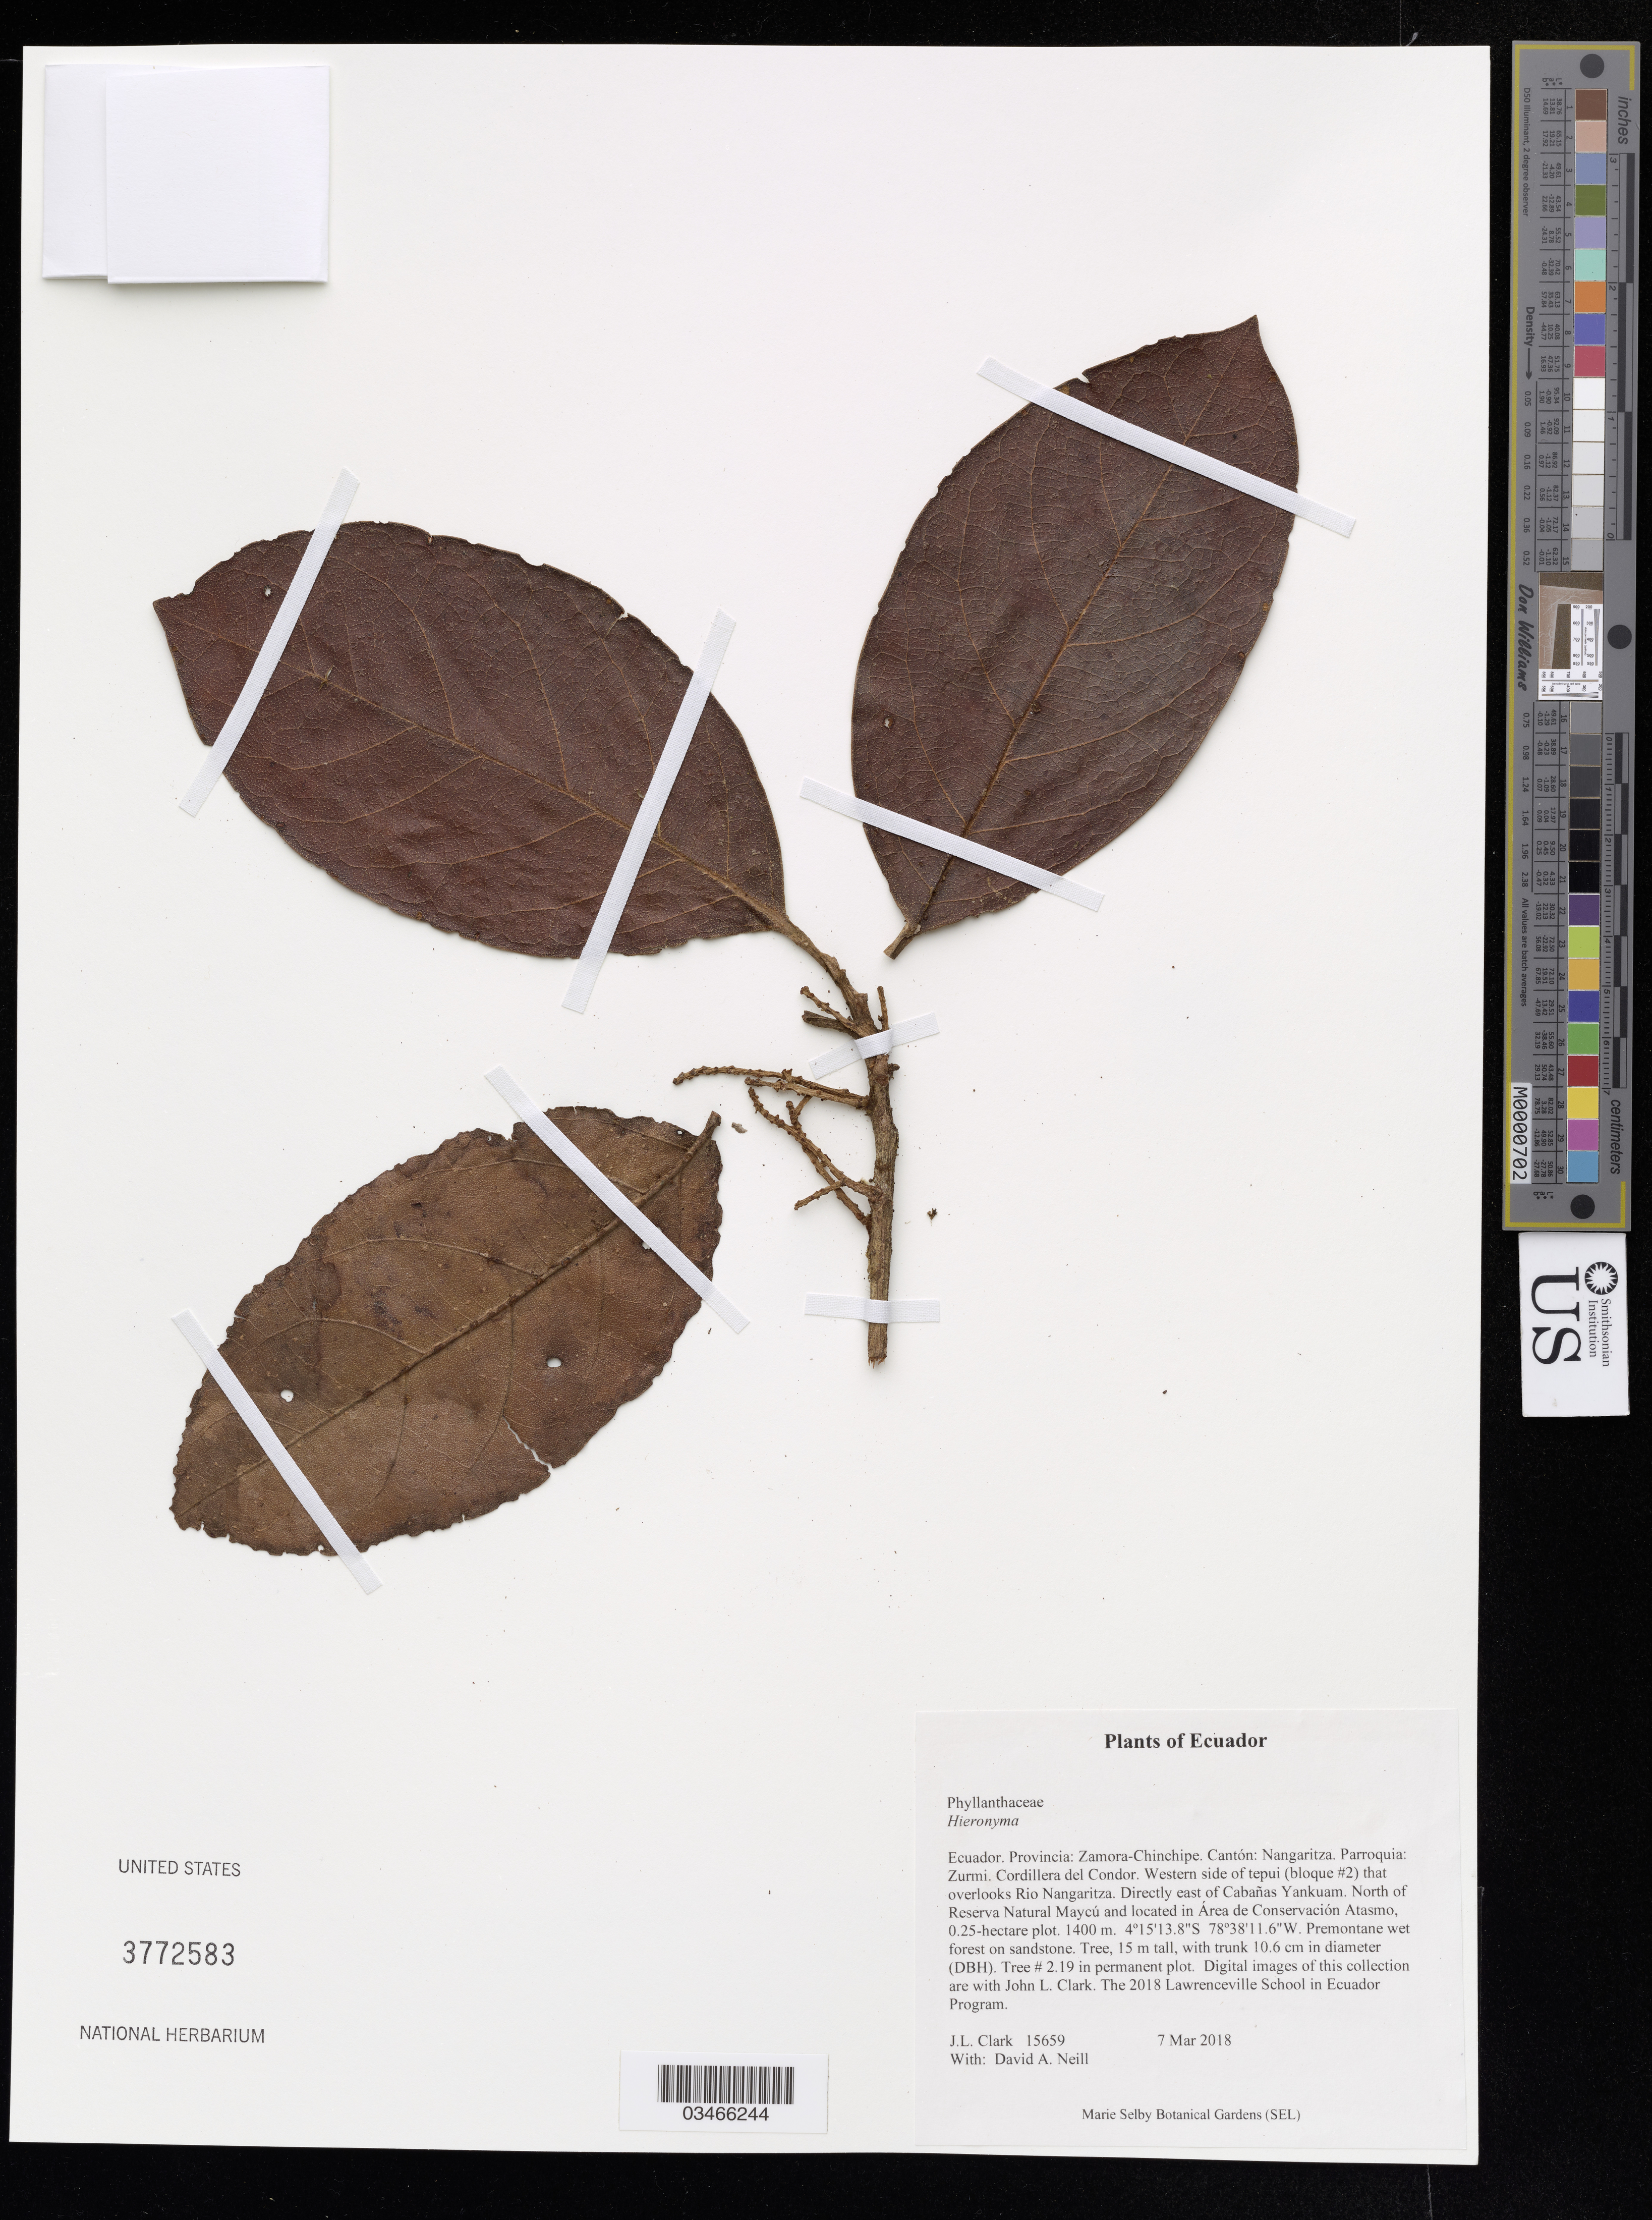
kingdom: Plantae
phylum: Tracheophyta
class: Magnoliopsida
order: Malpighiales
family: Phyllanthaceae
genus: Hieronyma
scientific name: Hieronyma sp.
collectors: J. Clark & D. A. Neill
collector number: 15659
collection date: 2018-03-07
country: Ecuador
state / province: Zamora-Chinchipe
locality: Cantón: Nangaritza. Parroquia: Zurmi. Cordillera del Condor. Western side of tepui (bloque #2) that overlooks Rio Nangaritza. Directly east of Cabañas Yankuam. North of Reserva Natural Maycú and located in Área de Conservación Atasmo, 0.25-hectare plot.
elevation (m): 1400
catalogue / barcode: US 3772583